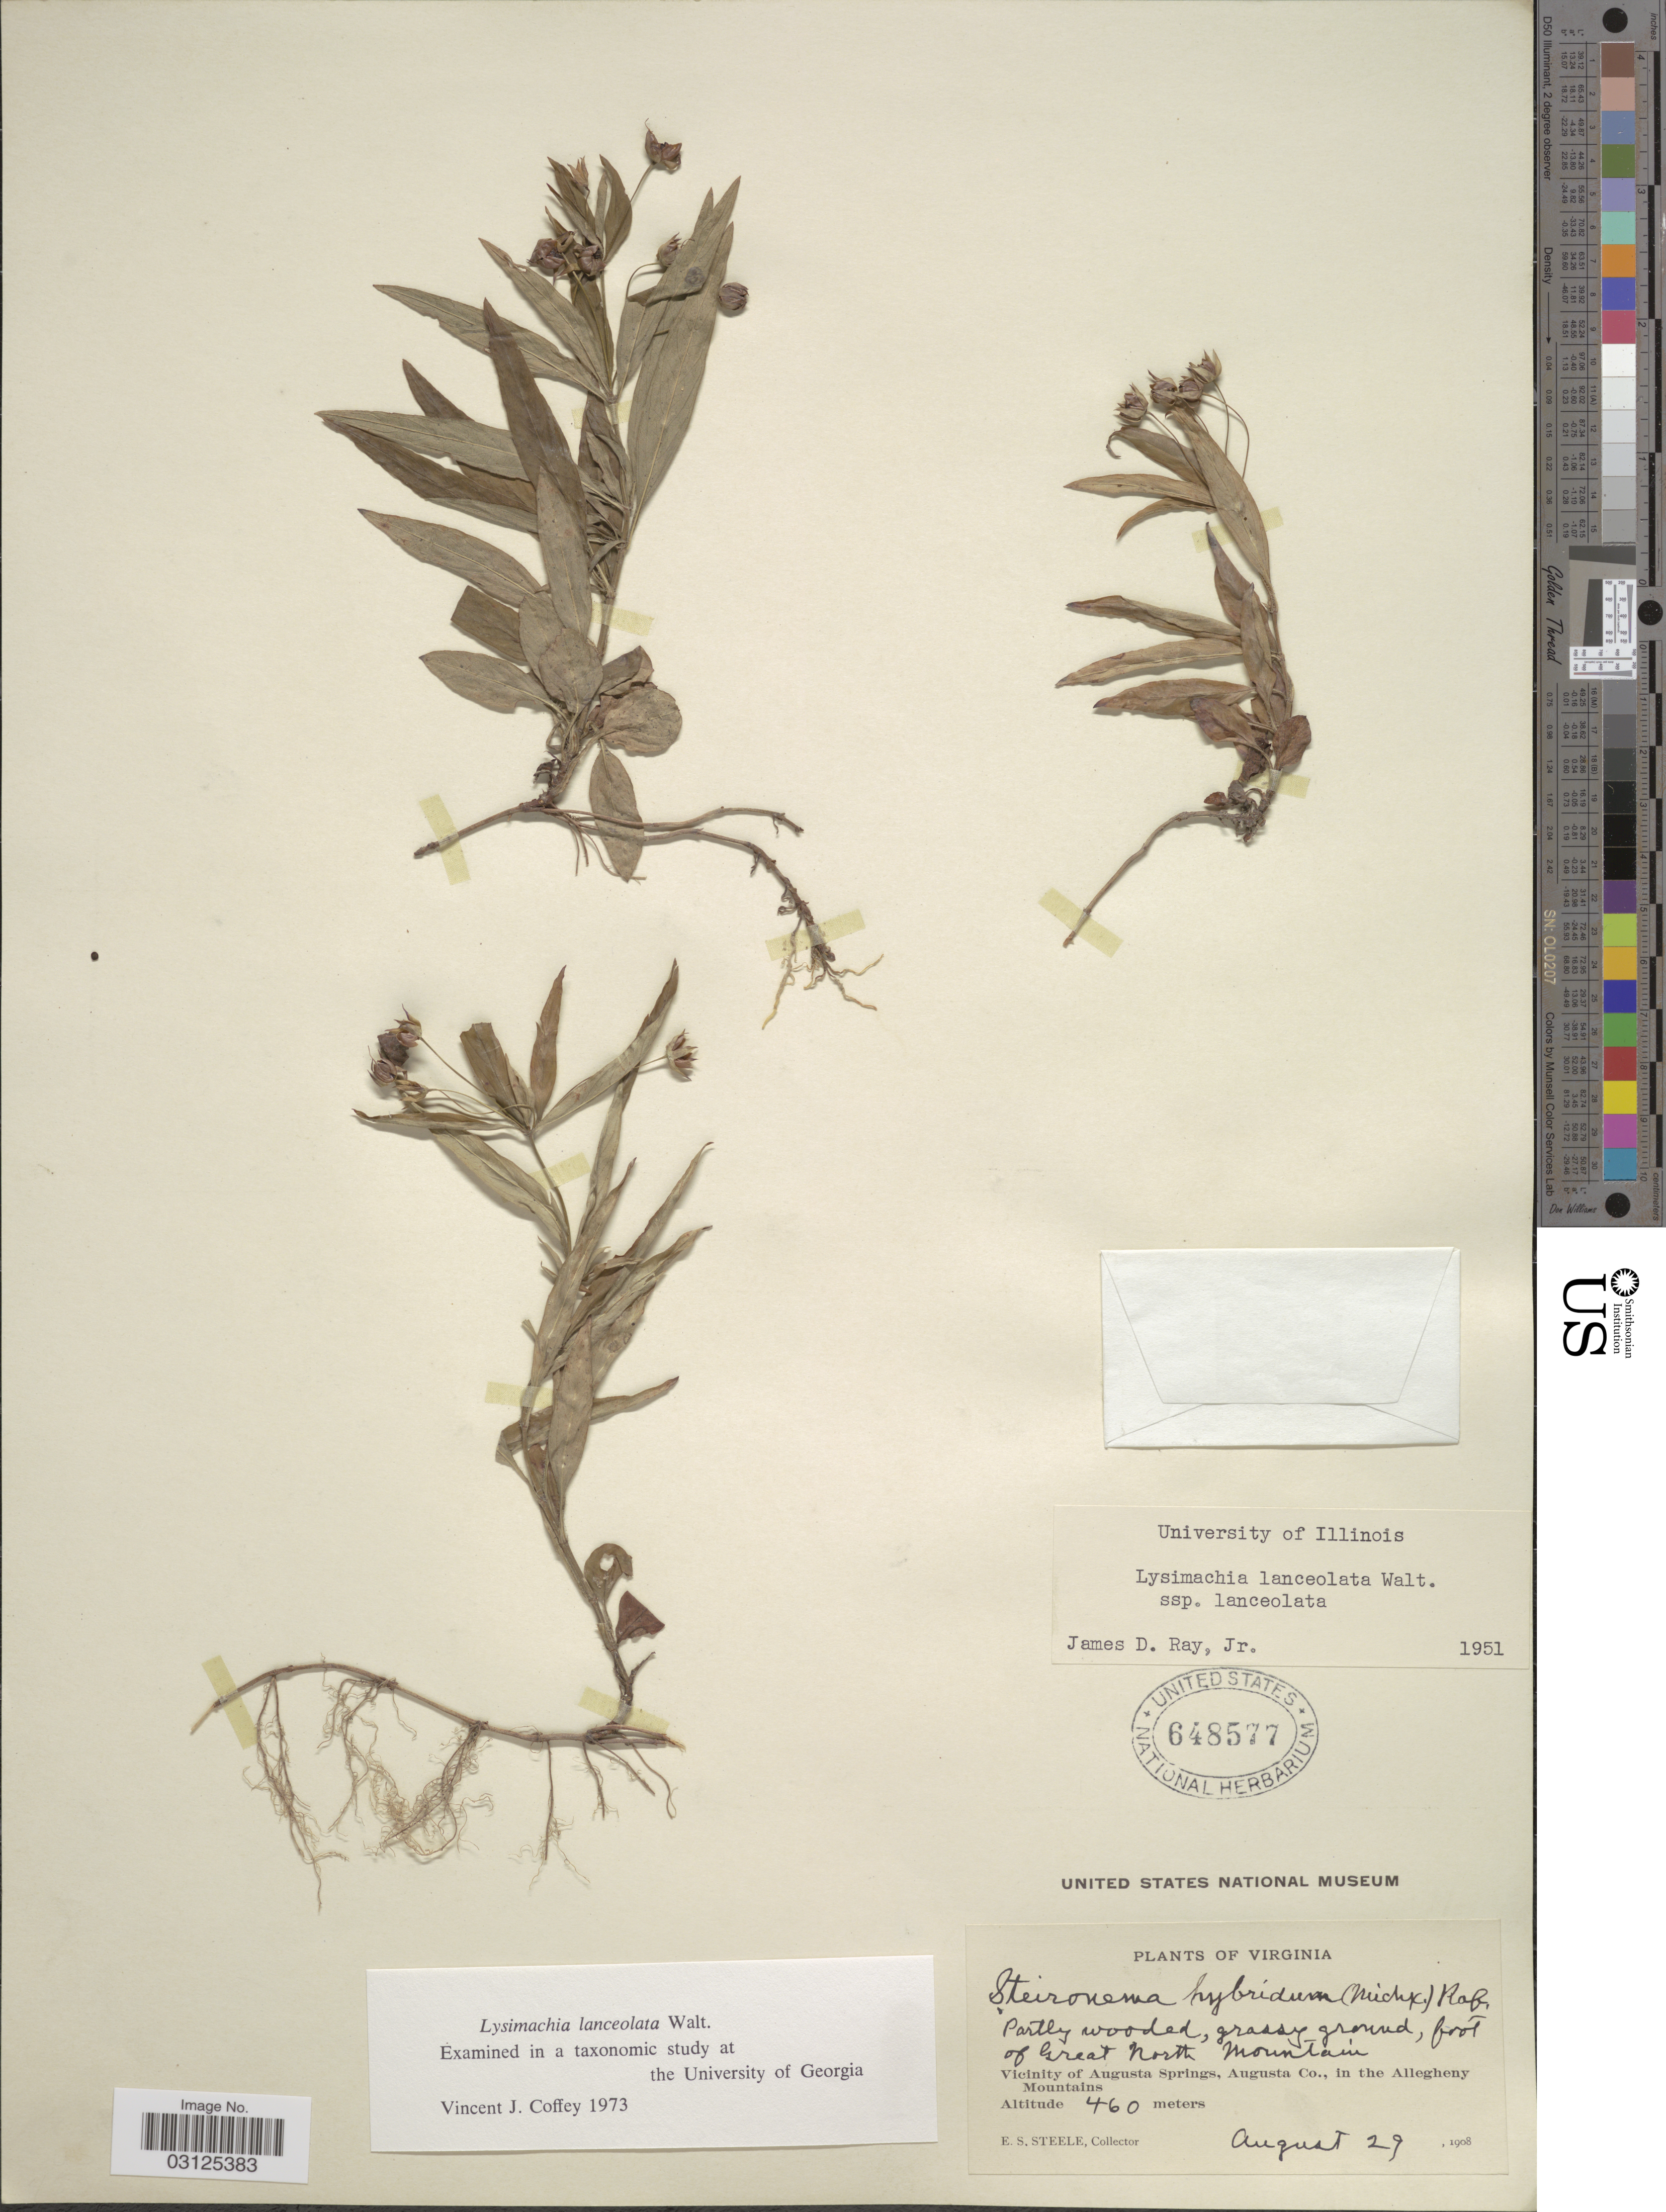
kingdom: Plantae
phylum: Tracheophyta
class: Magnoliopsida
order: Ericales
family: Primulaceae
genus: Lysimachia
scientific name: Lysimachia lanceolata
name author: Walter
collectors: E. Steele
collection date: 1908-08-29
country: United States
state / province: Virginia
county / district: Augusta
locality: Partly wooded, grassy ground, foot of Great North Mountain. Vicinity of Augusta Springs, Augusta Co., in the Allegheny Mountains.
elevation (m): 460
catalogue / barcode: US 648577